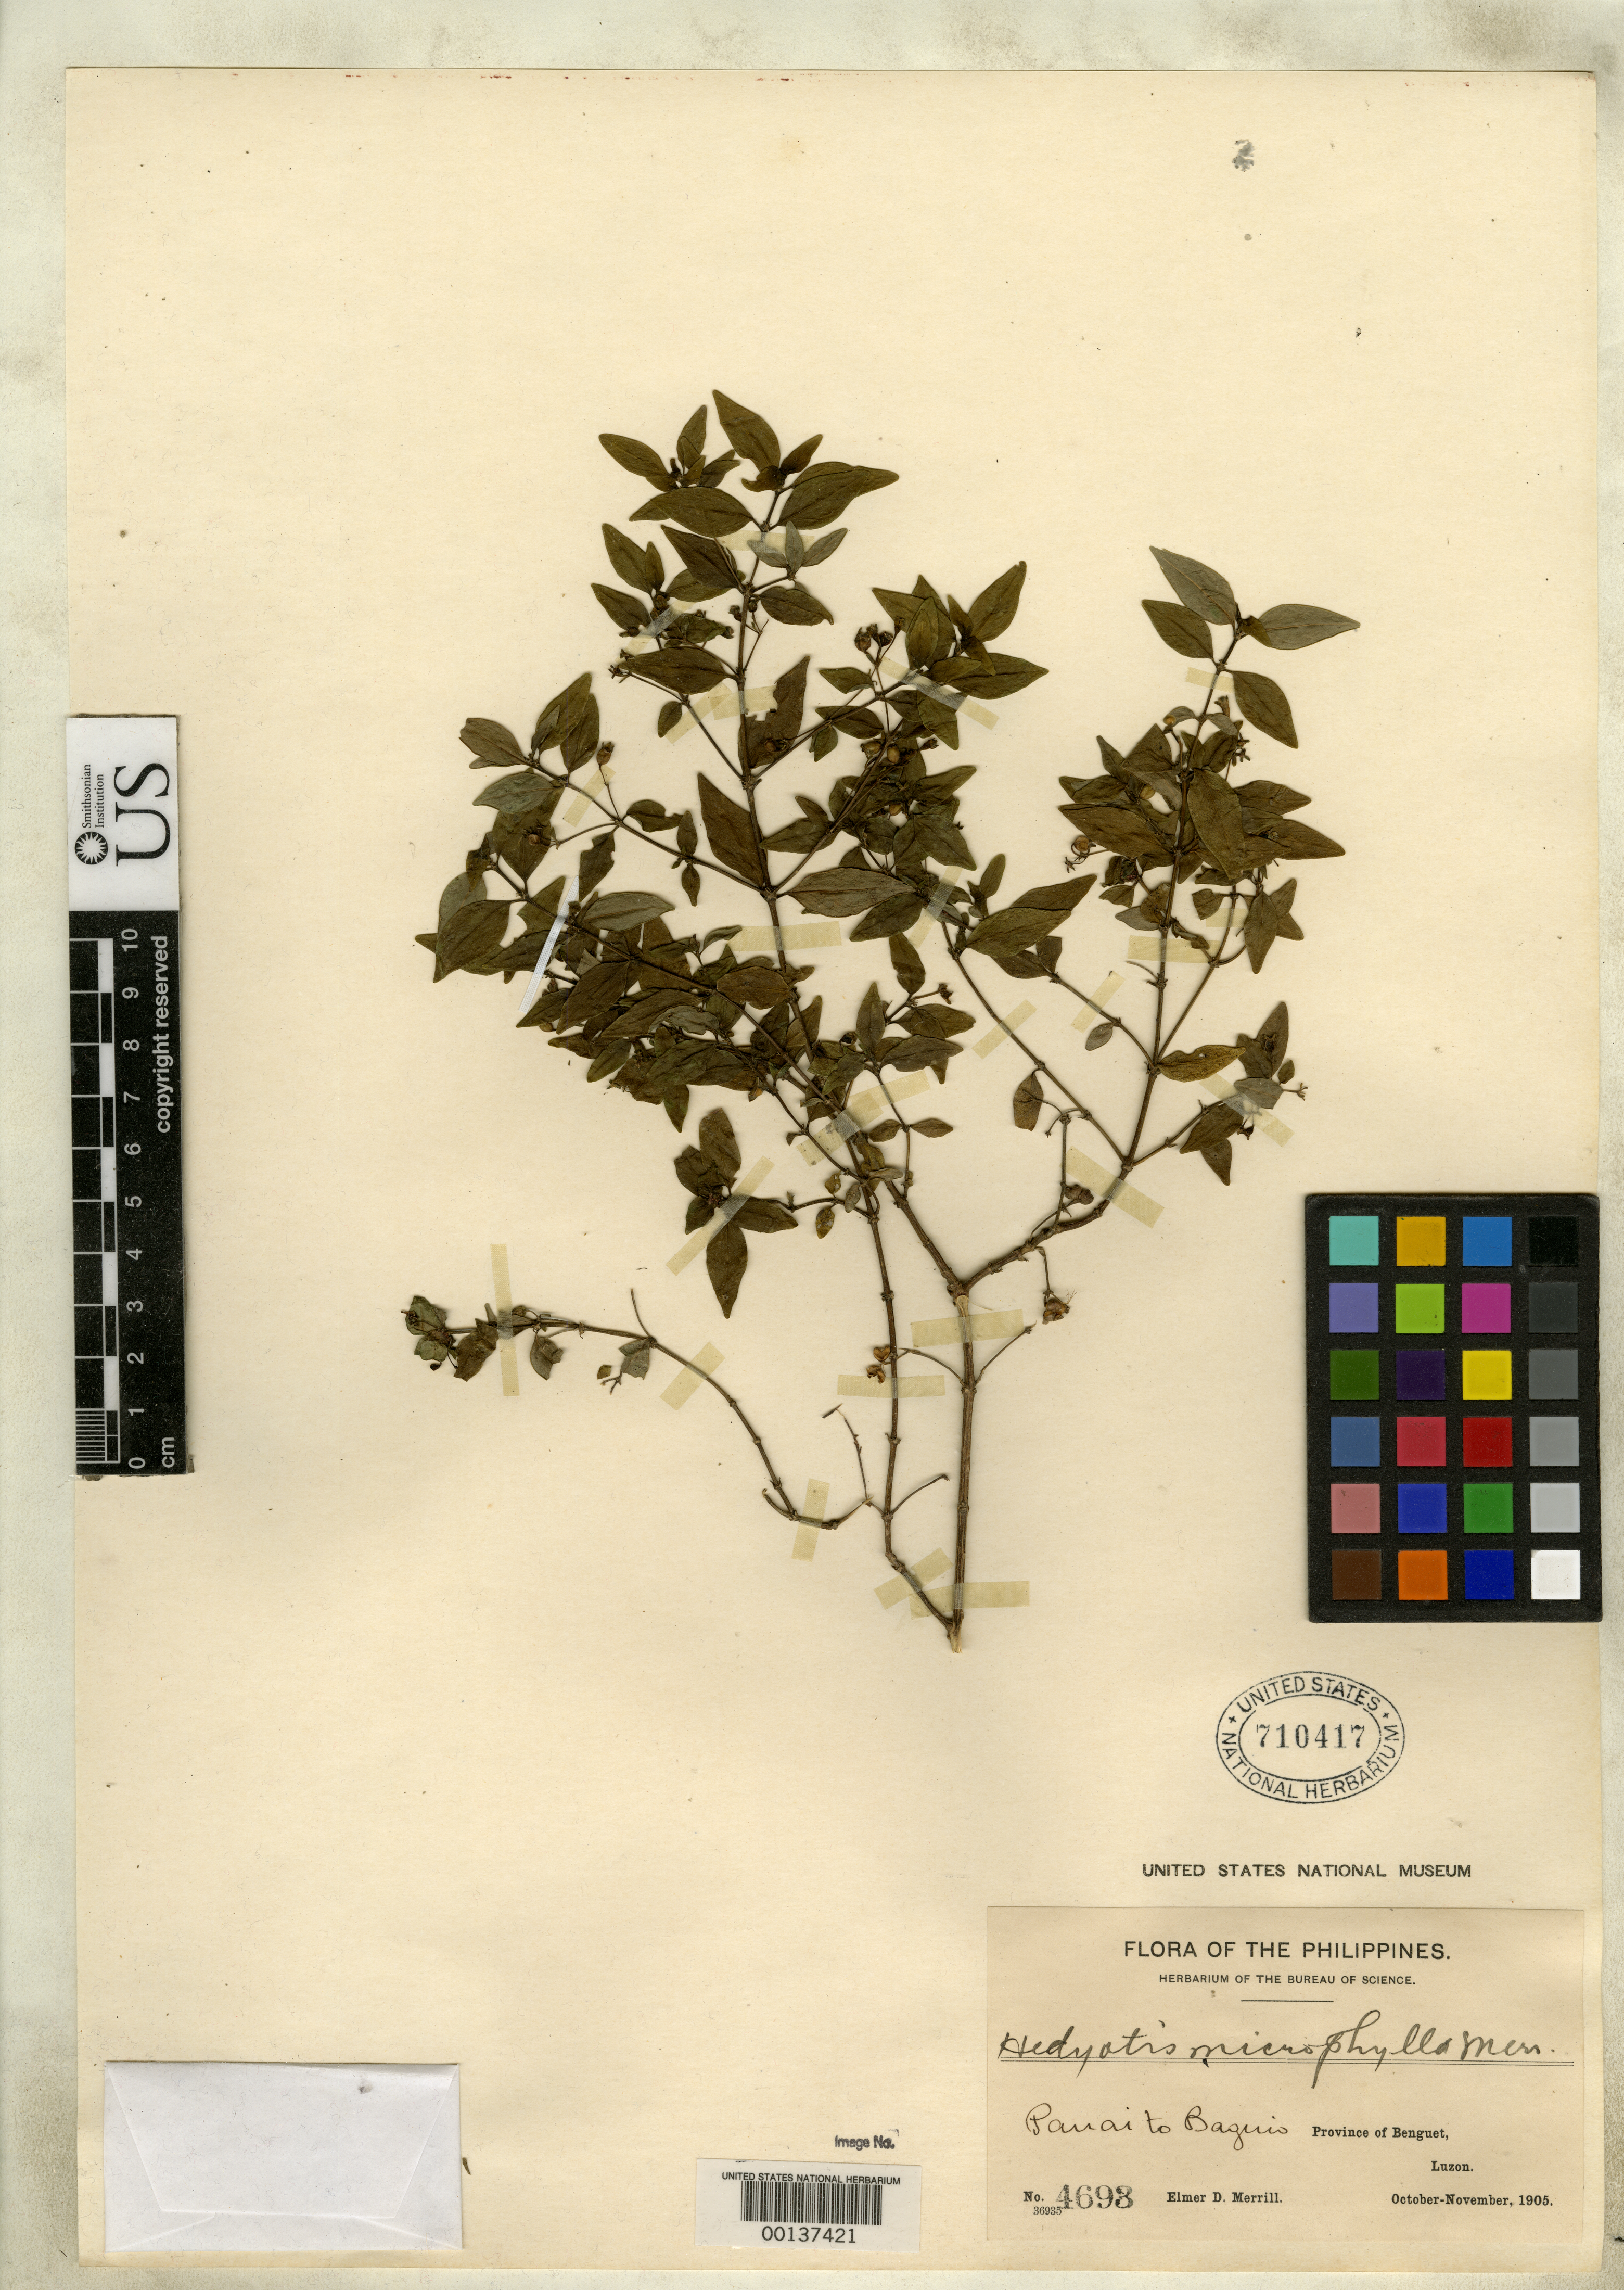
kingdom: Plantae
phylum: Tracheophyta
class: Magnoliopsida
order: Gentianales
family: Rubiaceae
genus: Hedyotis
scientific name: Hedyotis microphylla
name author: Merr.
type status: Isosyntype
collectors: E. D. Merrill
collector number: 4693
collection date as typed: Nov 1905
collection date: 1905-11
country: Philippines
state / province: Cordillera (Administrative Region)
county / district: Benguet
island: Luzon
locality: Pauai to Baguio.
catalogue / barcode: US 710417